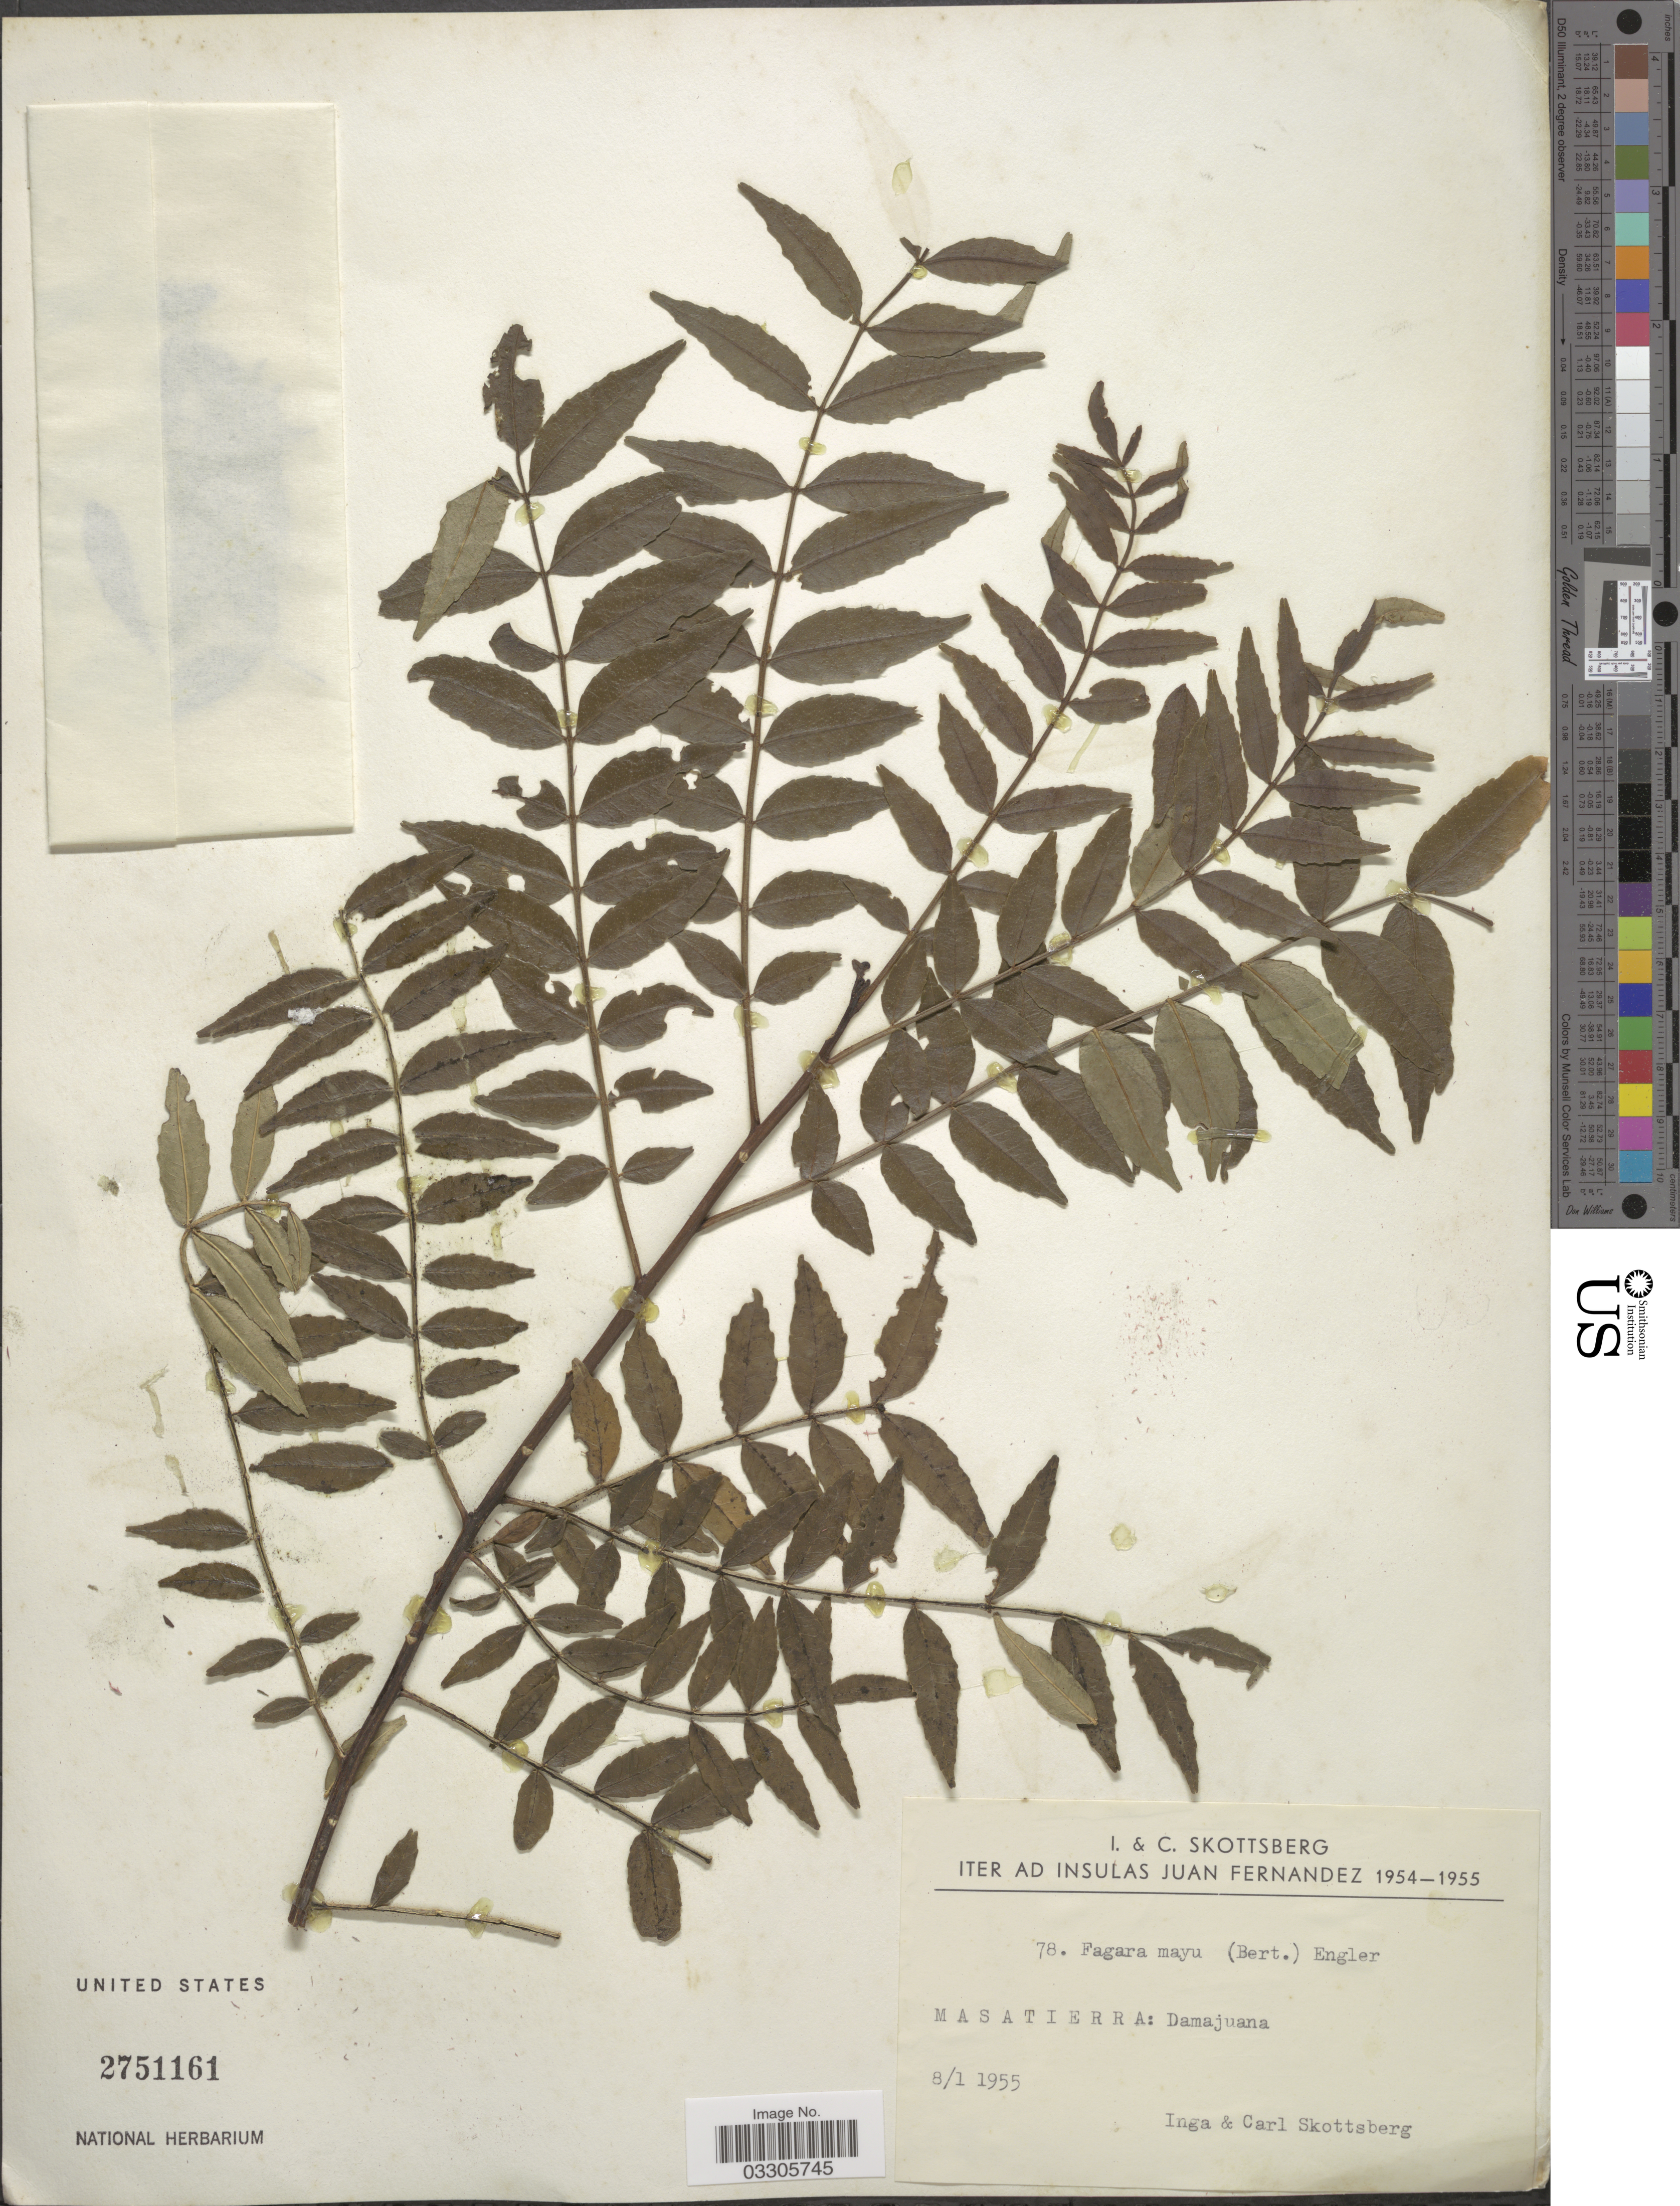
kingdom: Plantae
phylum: Tracheophyta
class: Magnoliopsida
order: Sapindales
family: Rutaceae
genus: Zanthoxylum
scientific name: Zanthoxylum mayu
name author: Bertero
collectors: I. Skottsberg & C. Skottsberg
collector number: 78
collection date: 1955-01-08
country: Chile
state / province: Valparaíso (V)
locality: Insulas Juan Fernandez, Masatierra: Damajuana.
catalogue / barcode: US 2751161